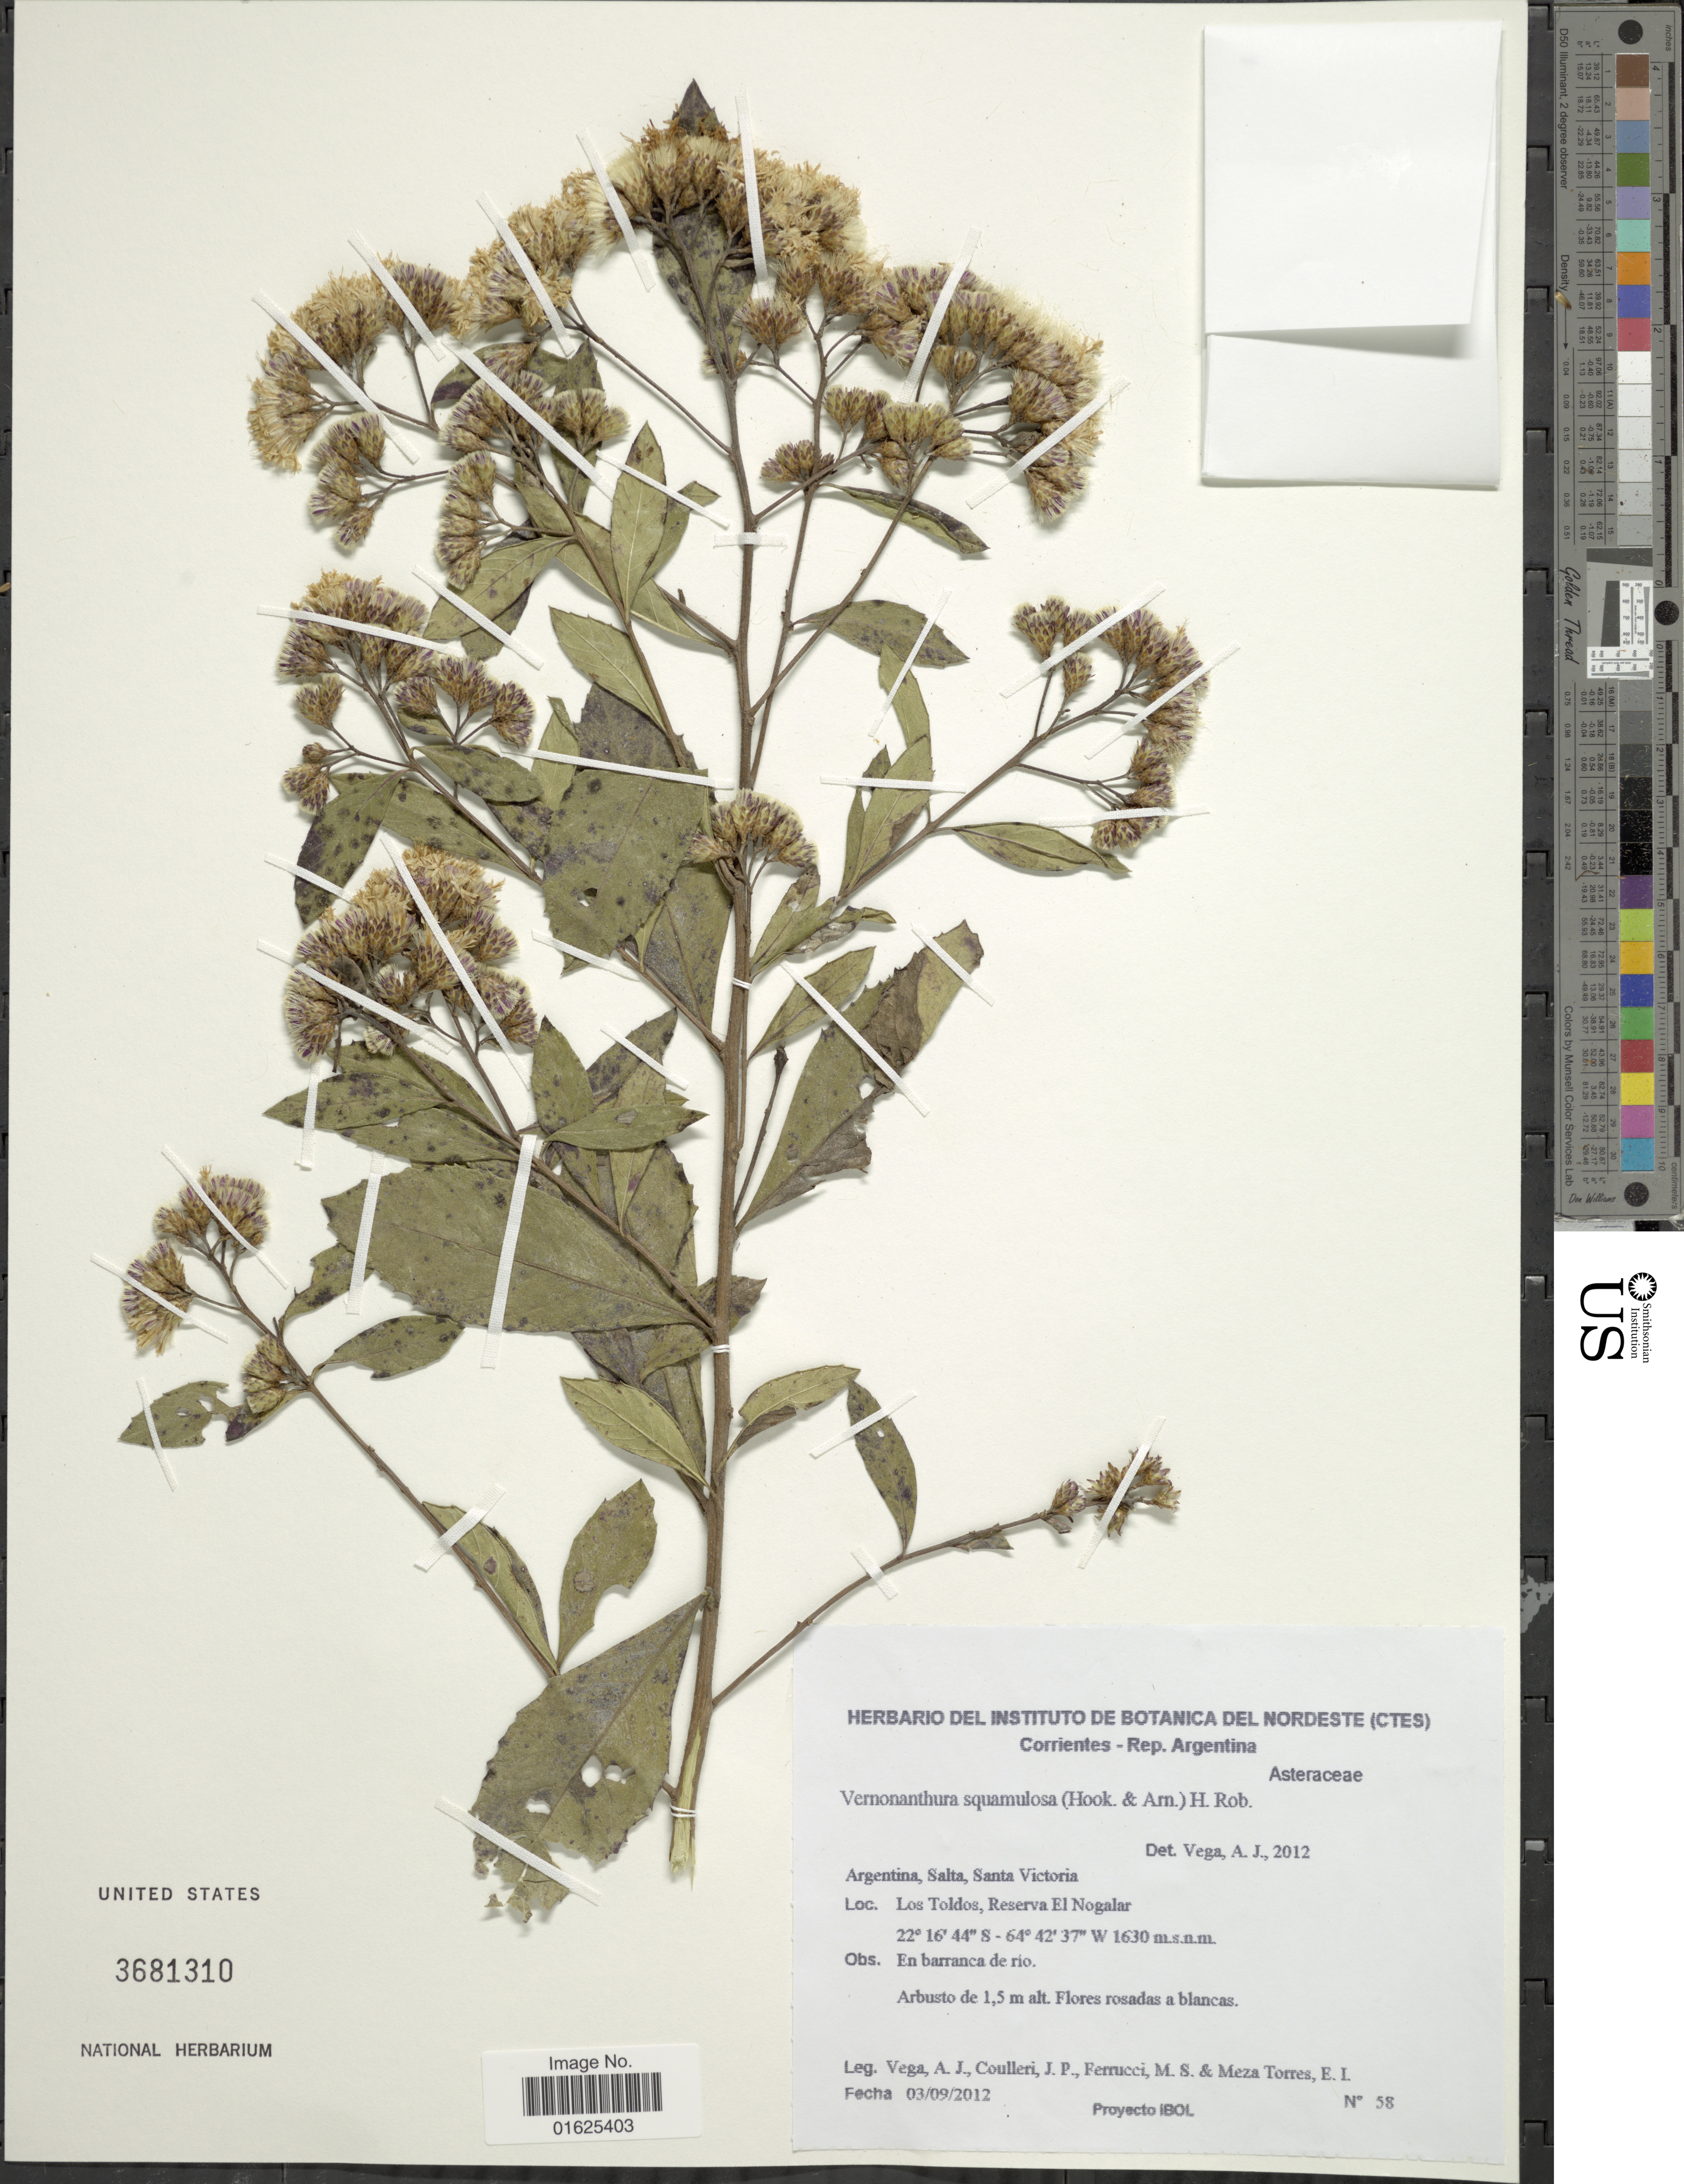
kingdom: Plantae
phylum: Tracheophyta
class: Magnoliopsida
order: Asterales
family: Asteraceae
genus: Vernonanthura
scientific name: Vernonanthura squamulosa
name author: (Hook. & Arn.) H. Rob.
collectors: A. Vega, J. Coulleri, M. S. Ferrucci & E. Meza Torres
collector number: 58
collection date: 2012-09-03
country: Argentina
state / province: Salta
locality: Santa Victoria, Los Toldos, Reserva El Nogalar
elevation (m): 1630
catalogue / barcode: US 3681310